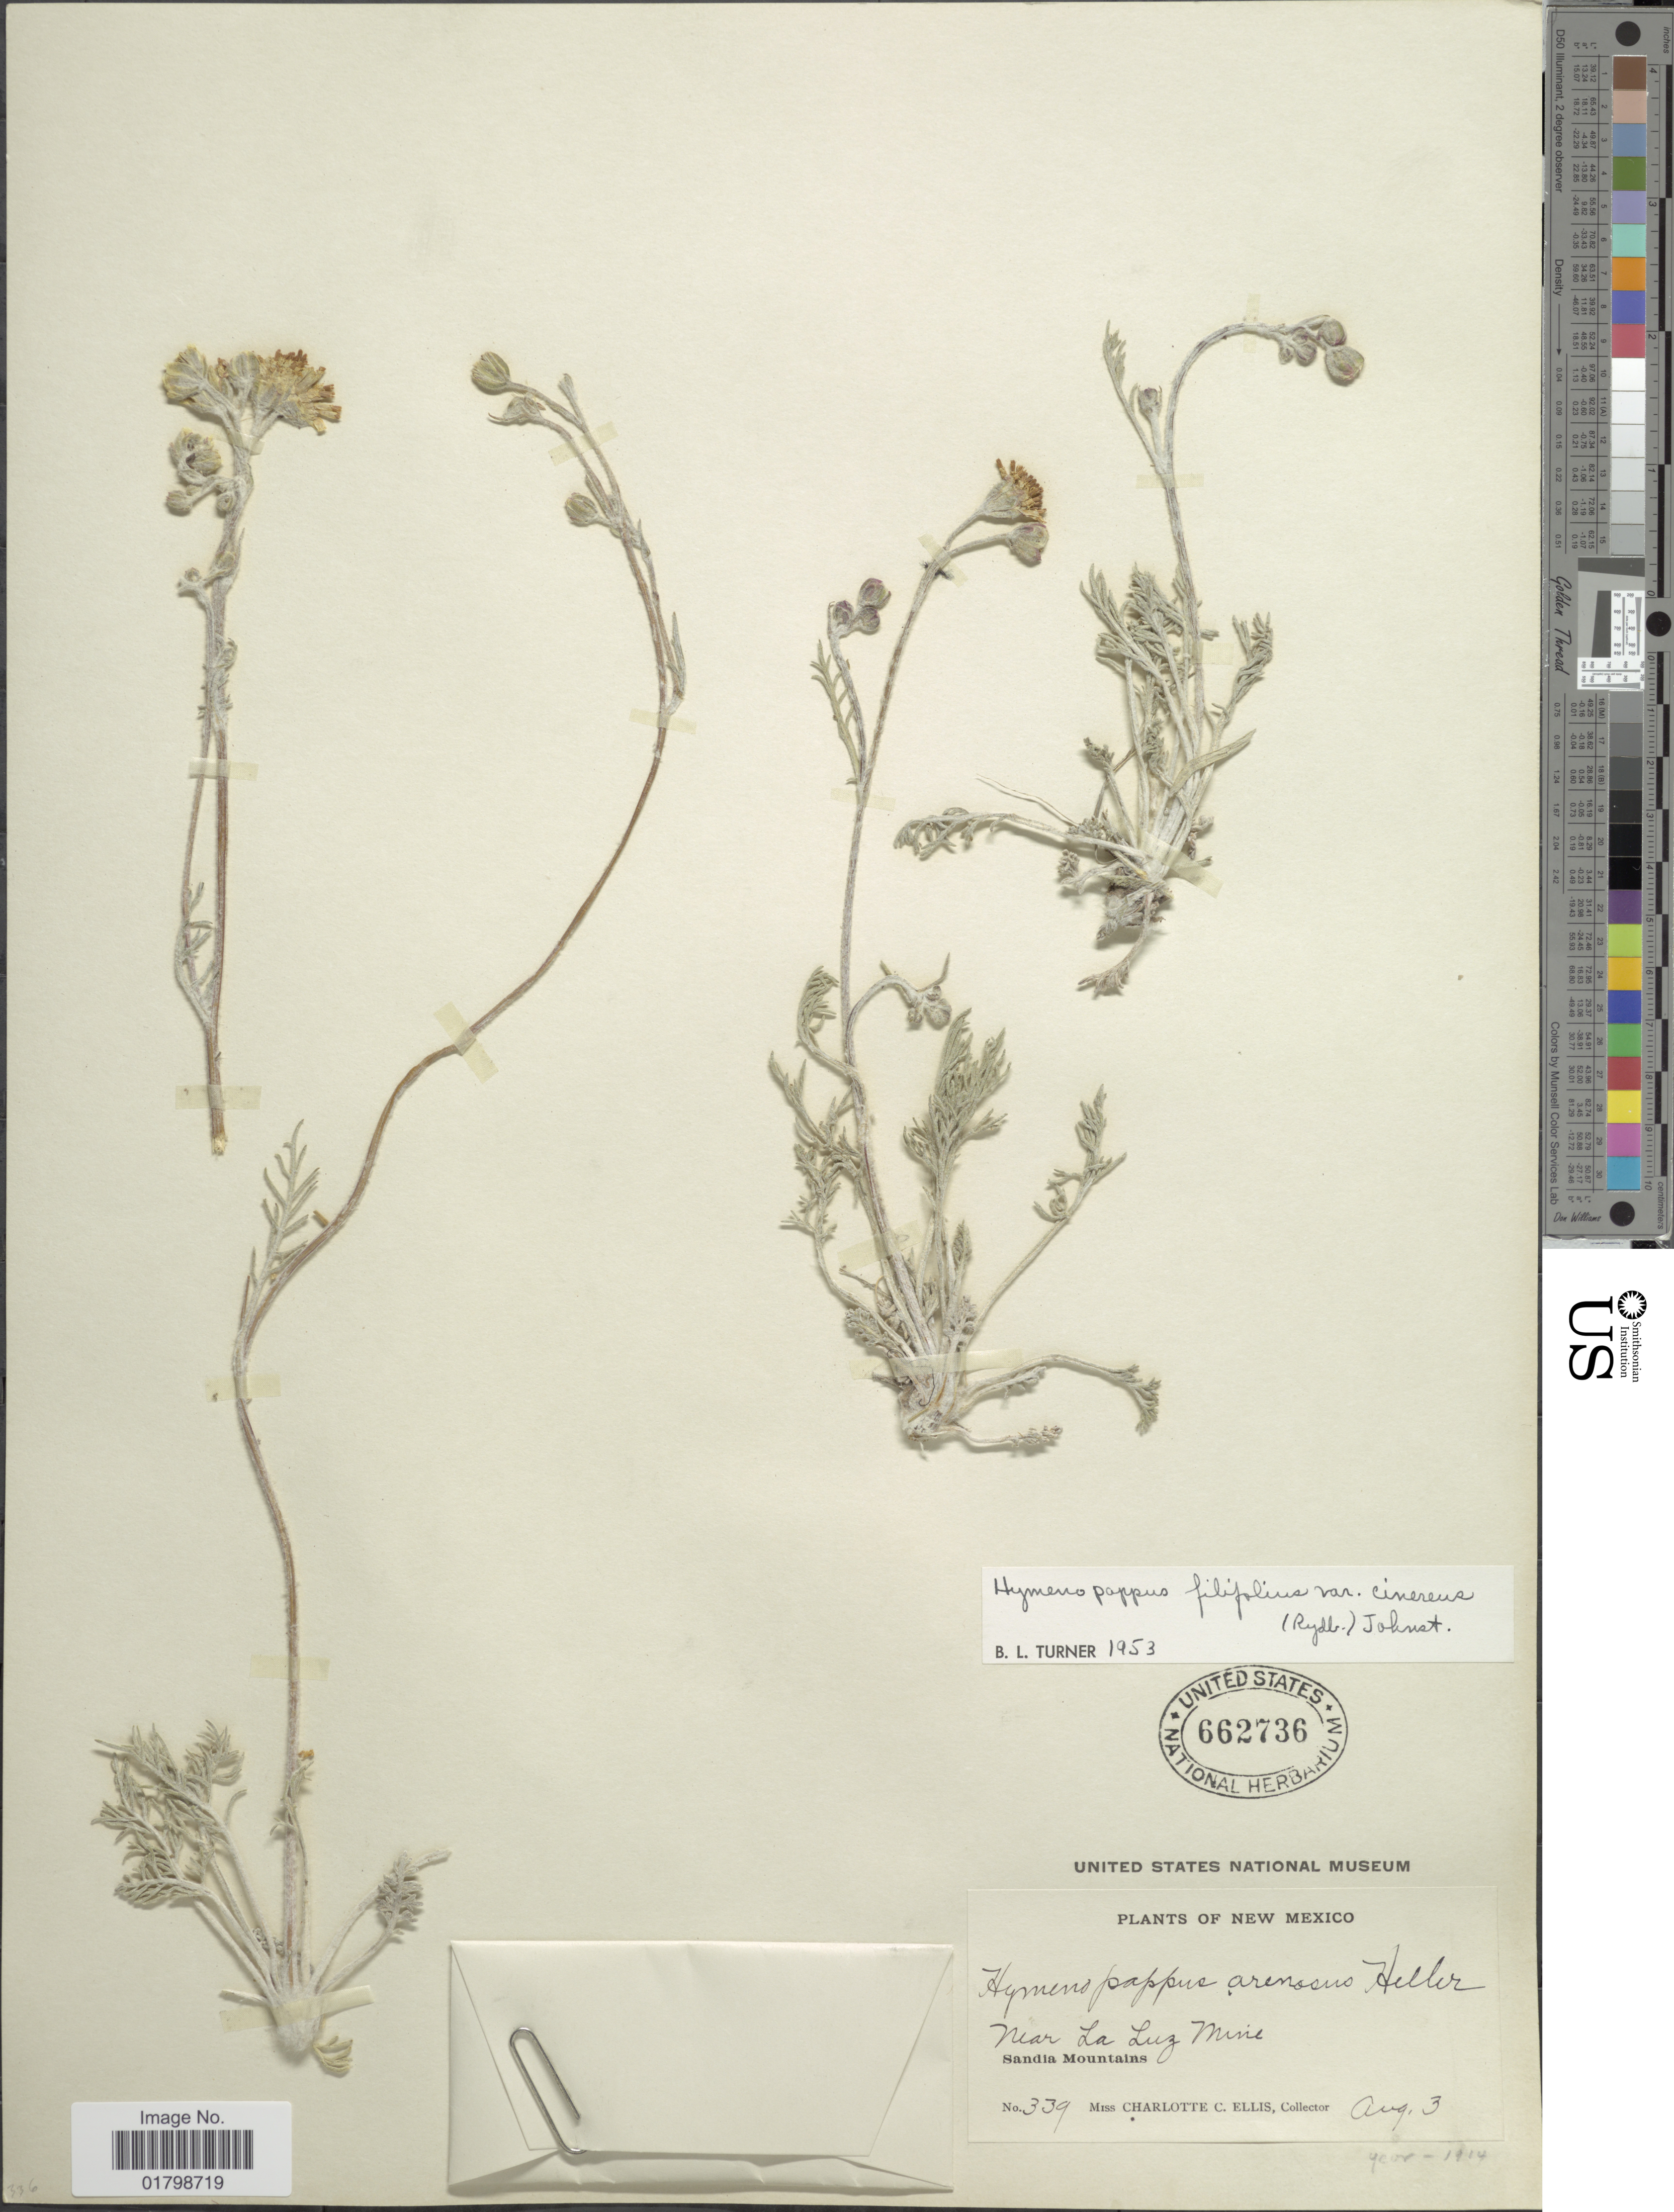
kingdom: Plantae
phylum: Tracheophyta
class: Magnoliopsida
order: Asterales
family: Asteraceae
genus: Hymenopappus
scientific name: Hymenopappus filifolius var. cinereus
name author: (Rydb.) I.M. Johnst.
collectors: C. C. Ellis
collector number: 339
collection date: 1914-08-03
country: United States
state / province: New Mexico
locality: Near La Luz Mine, Sandia Mountains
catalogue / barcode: US 662736